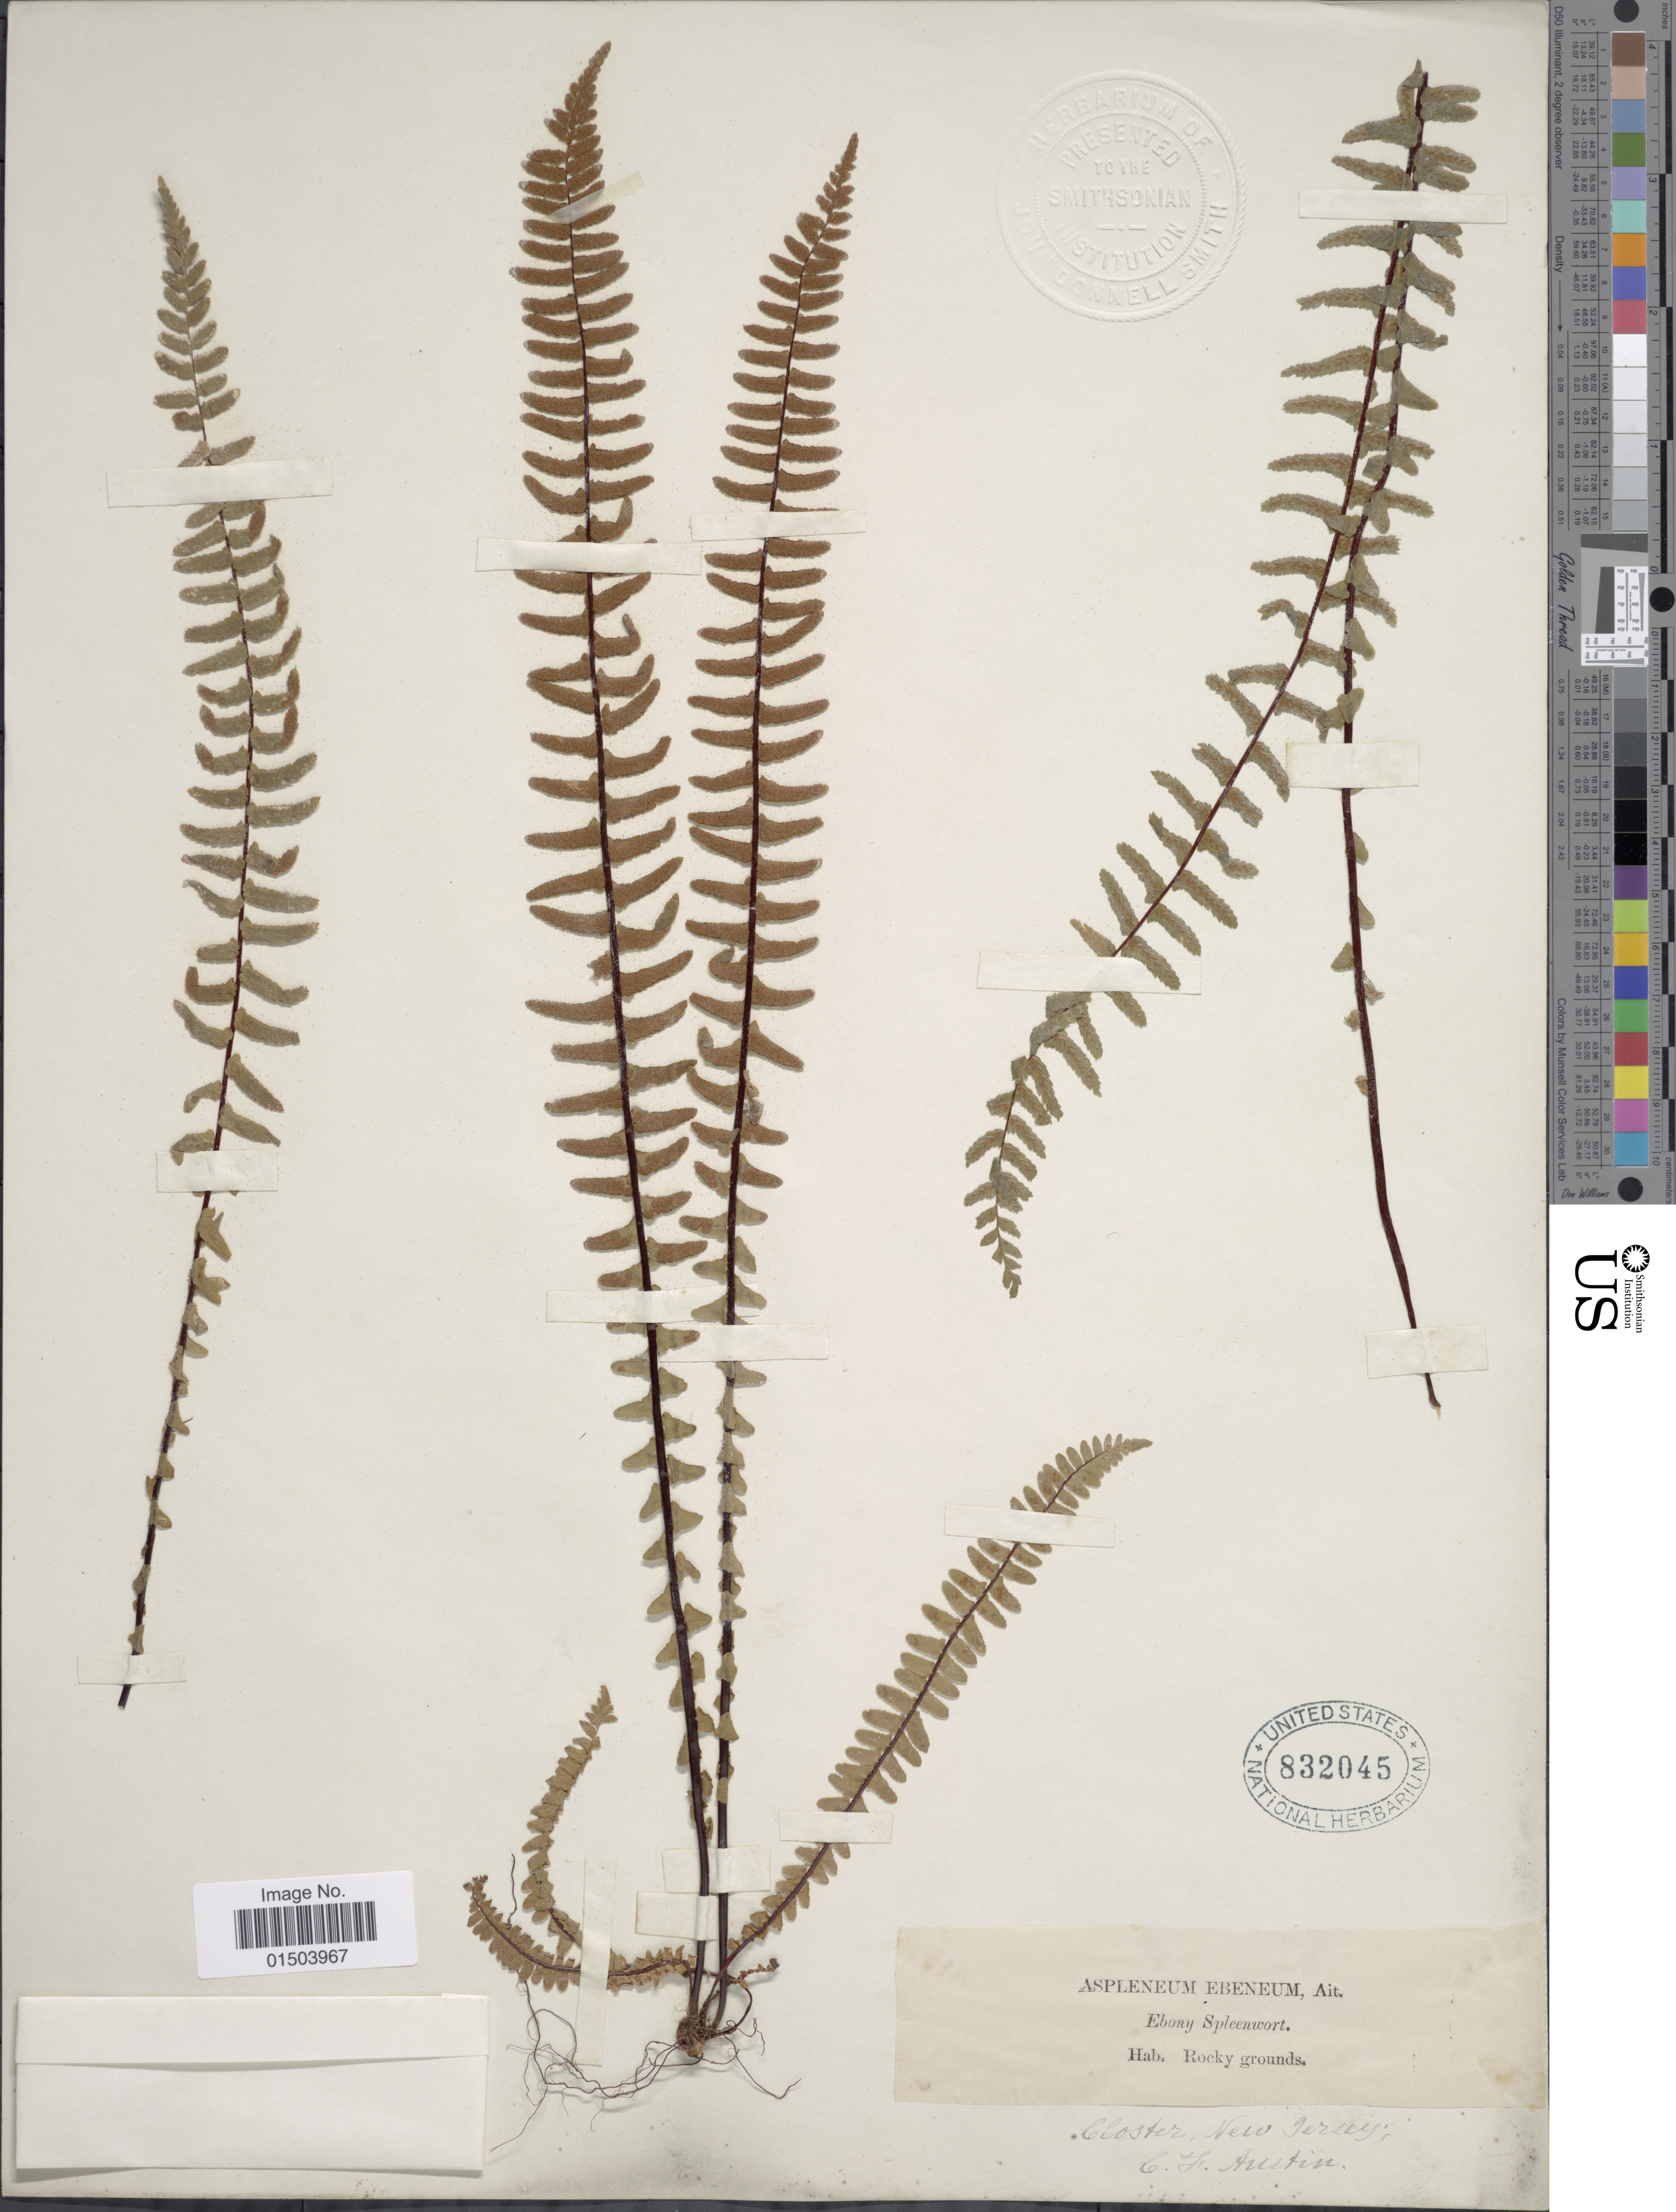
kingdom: Plantae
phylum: Tracheophyta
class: Polypodiopsida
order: Polypodiales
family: Aspleniaceae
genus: Asplenium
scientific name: Asplenium platyneuron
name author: (L.) Britton, Stearns & Poggenb.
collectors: C. Austin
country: United States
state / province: New Jersey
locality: Closter.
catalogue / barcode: US 832045